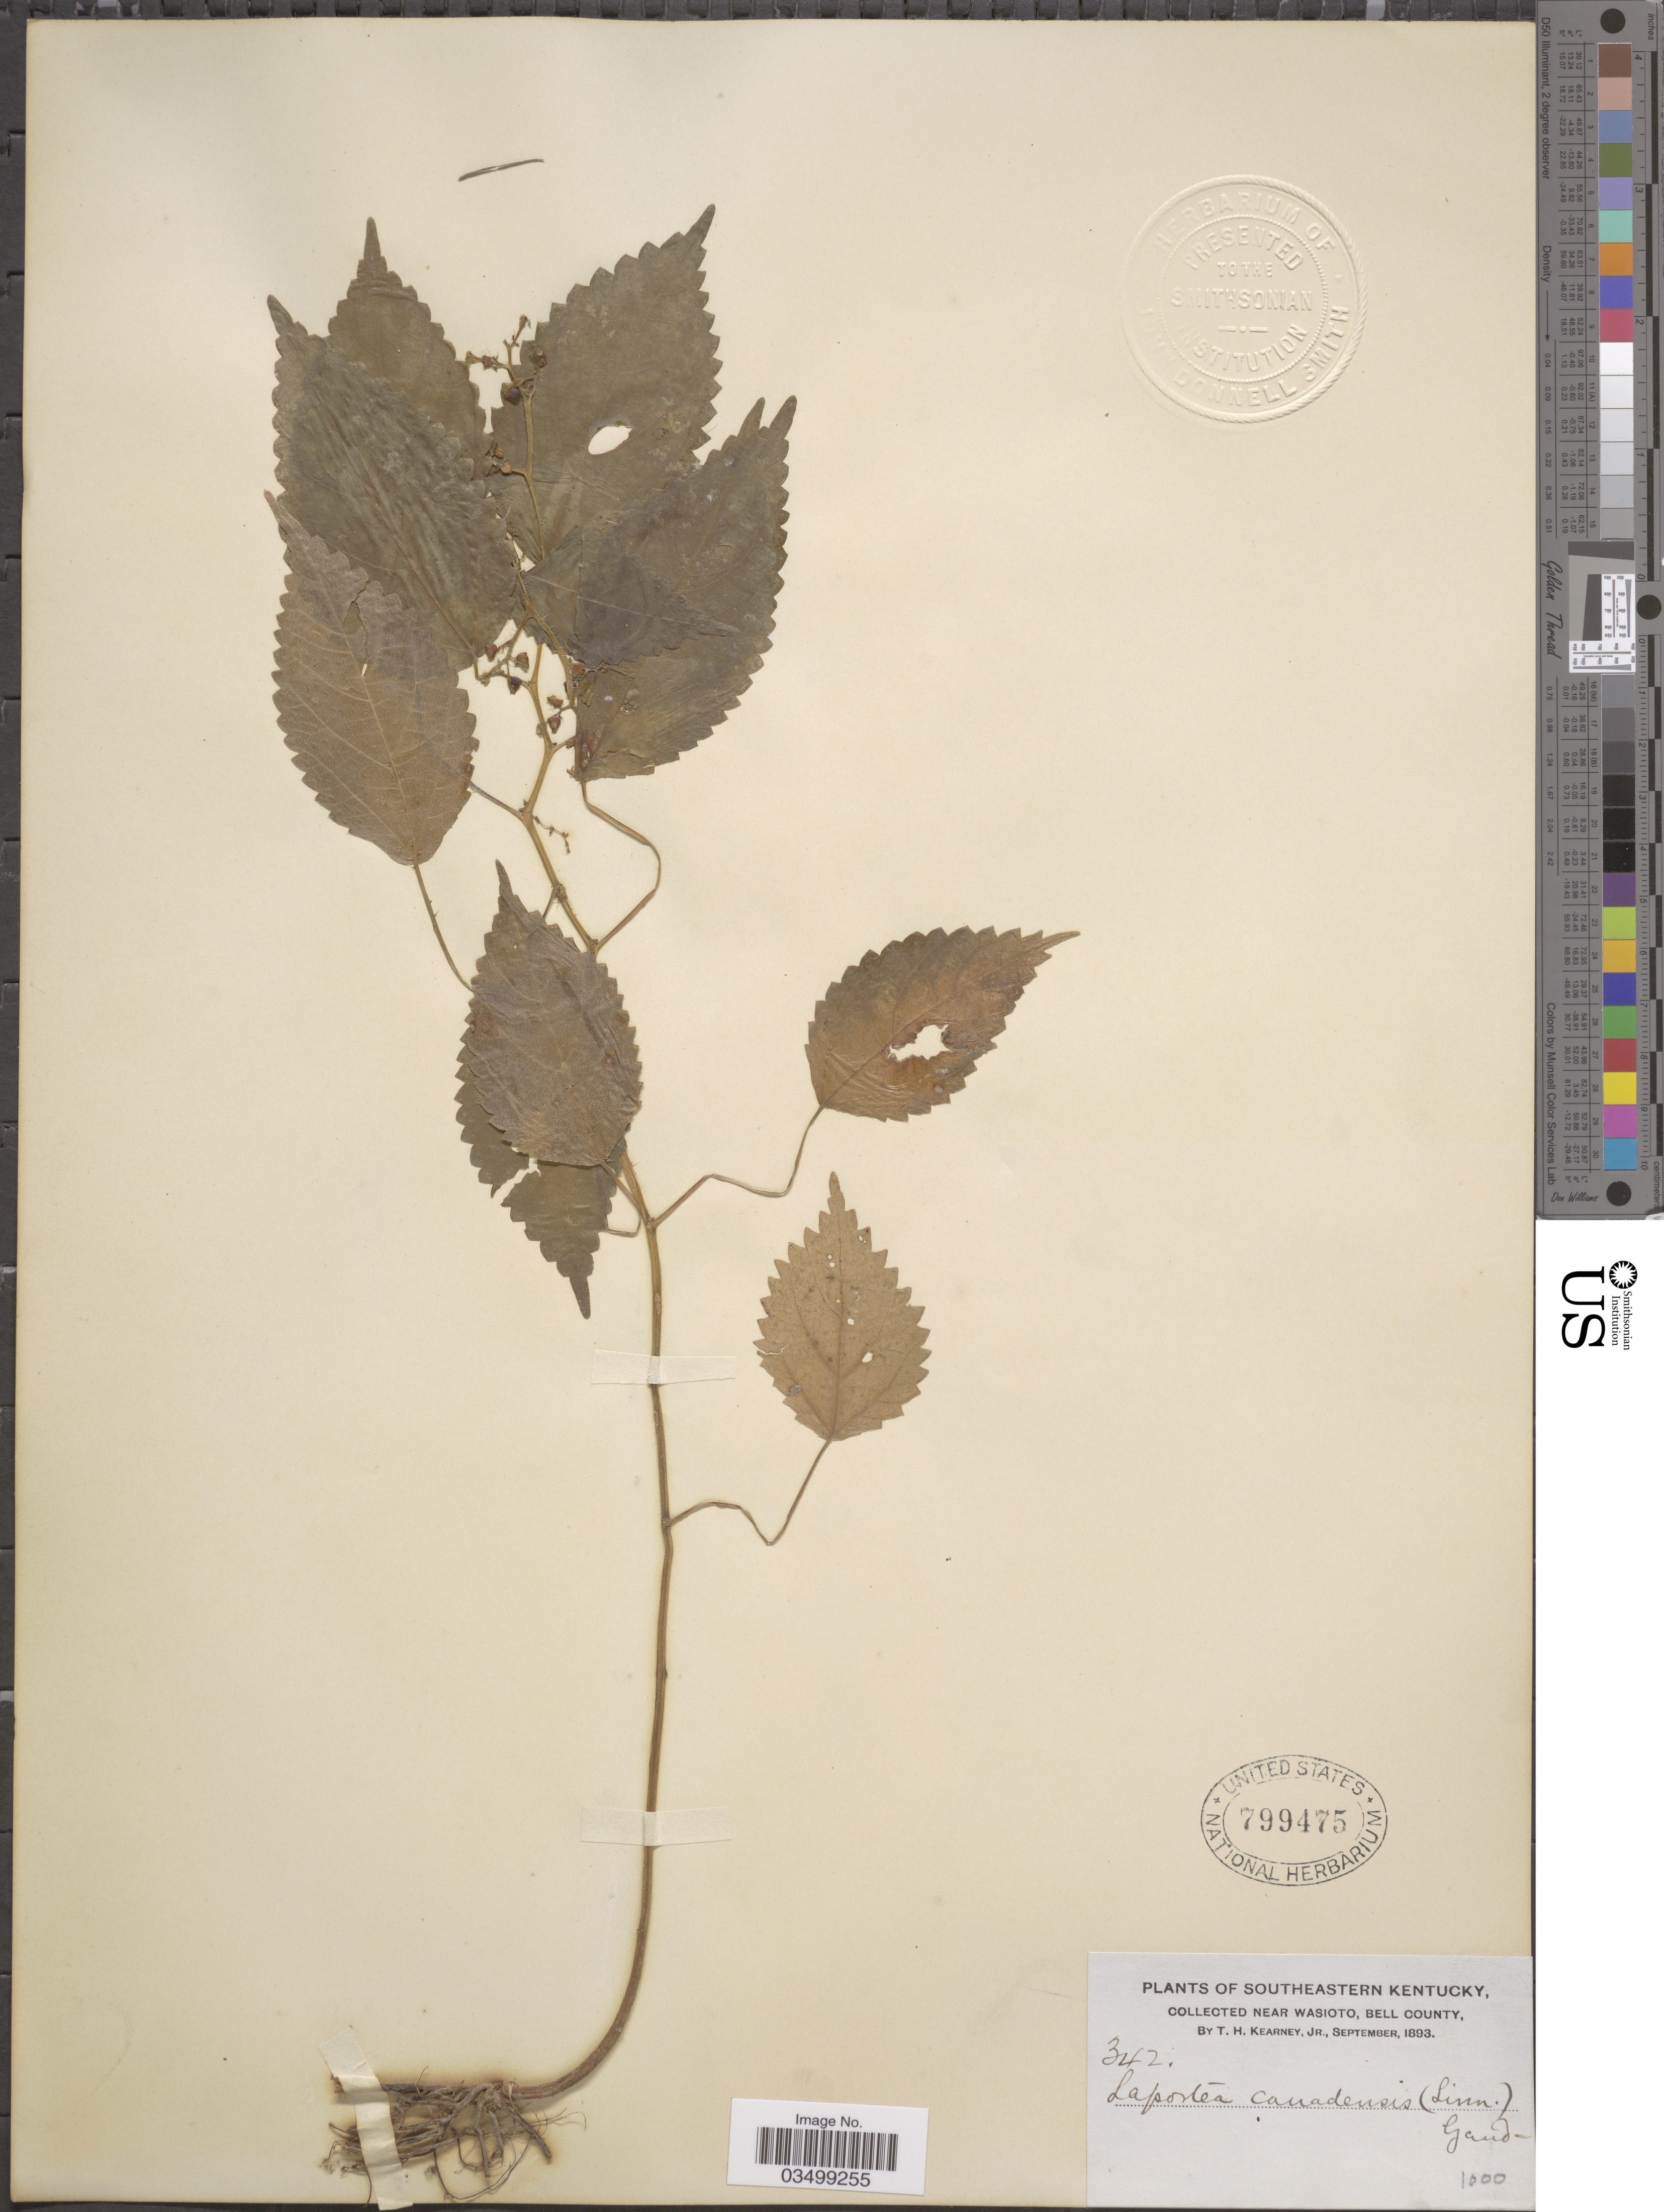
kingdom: Plantae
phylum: Tracheophyta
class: Magnoliopsida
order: Rosales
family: Urticaceae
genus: Laportea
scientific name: Laportea canadensis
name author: (L.) Wedd.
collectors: T. H. Kearney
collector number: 342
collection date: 1893-09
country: United States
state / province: Kentucky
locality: Southeastern Kentucky. Near Wasioto, Bell County.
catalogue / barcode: US 799475